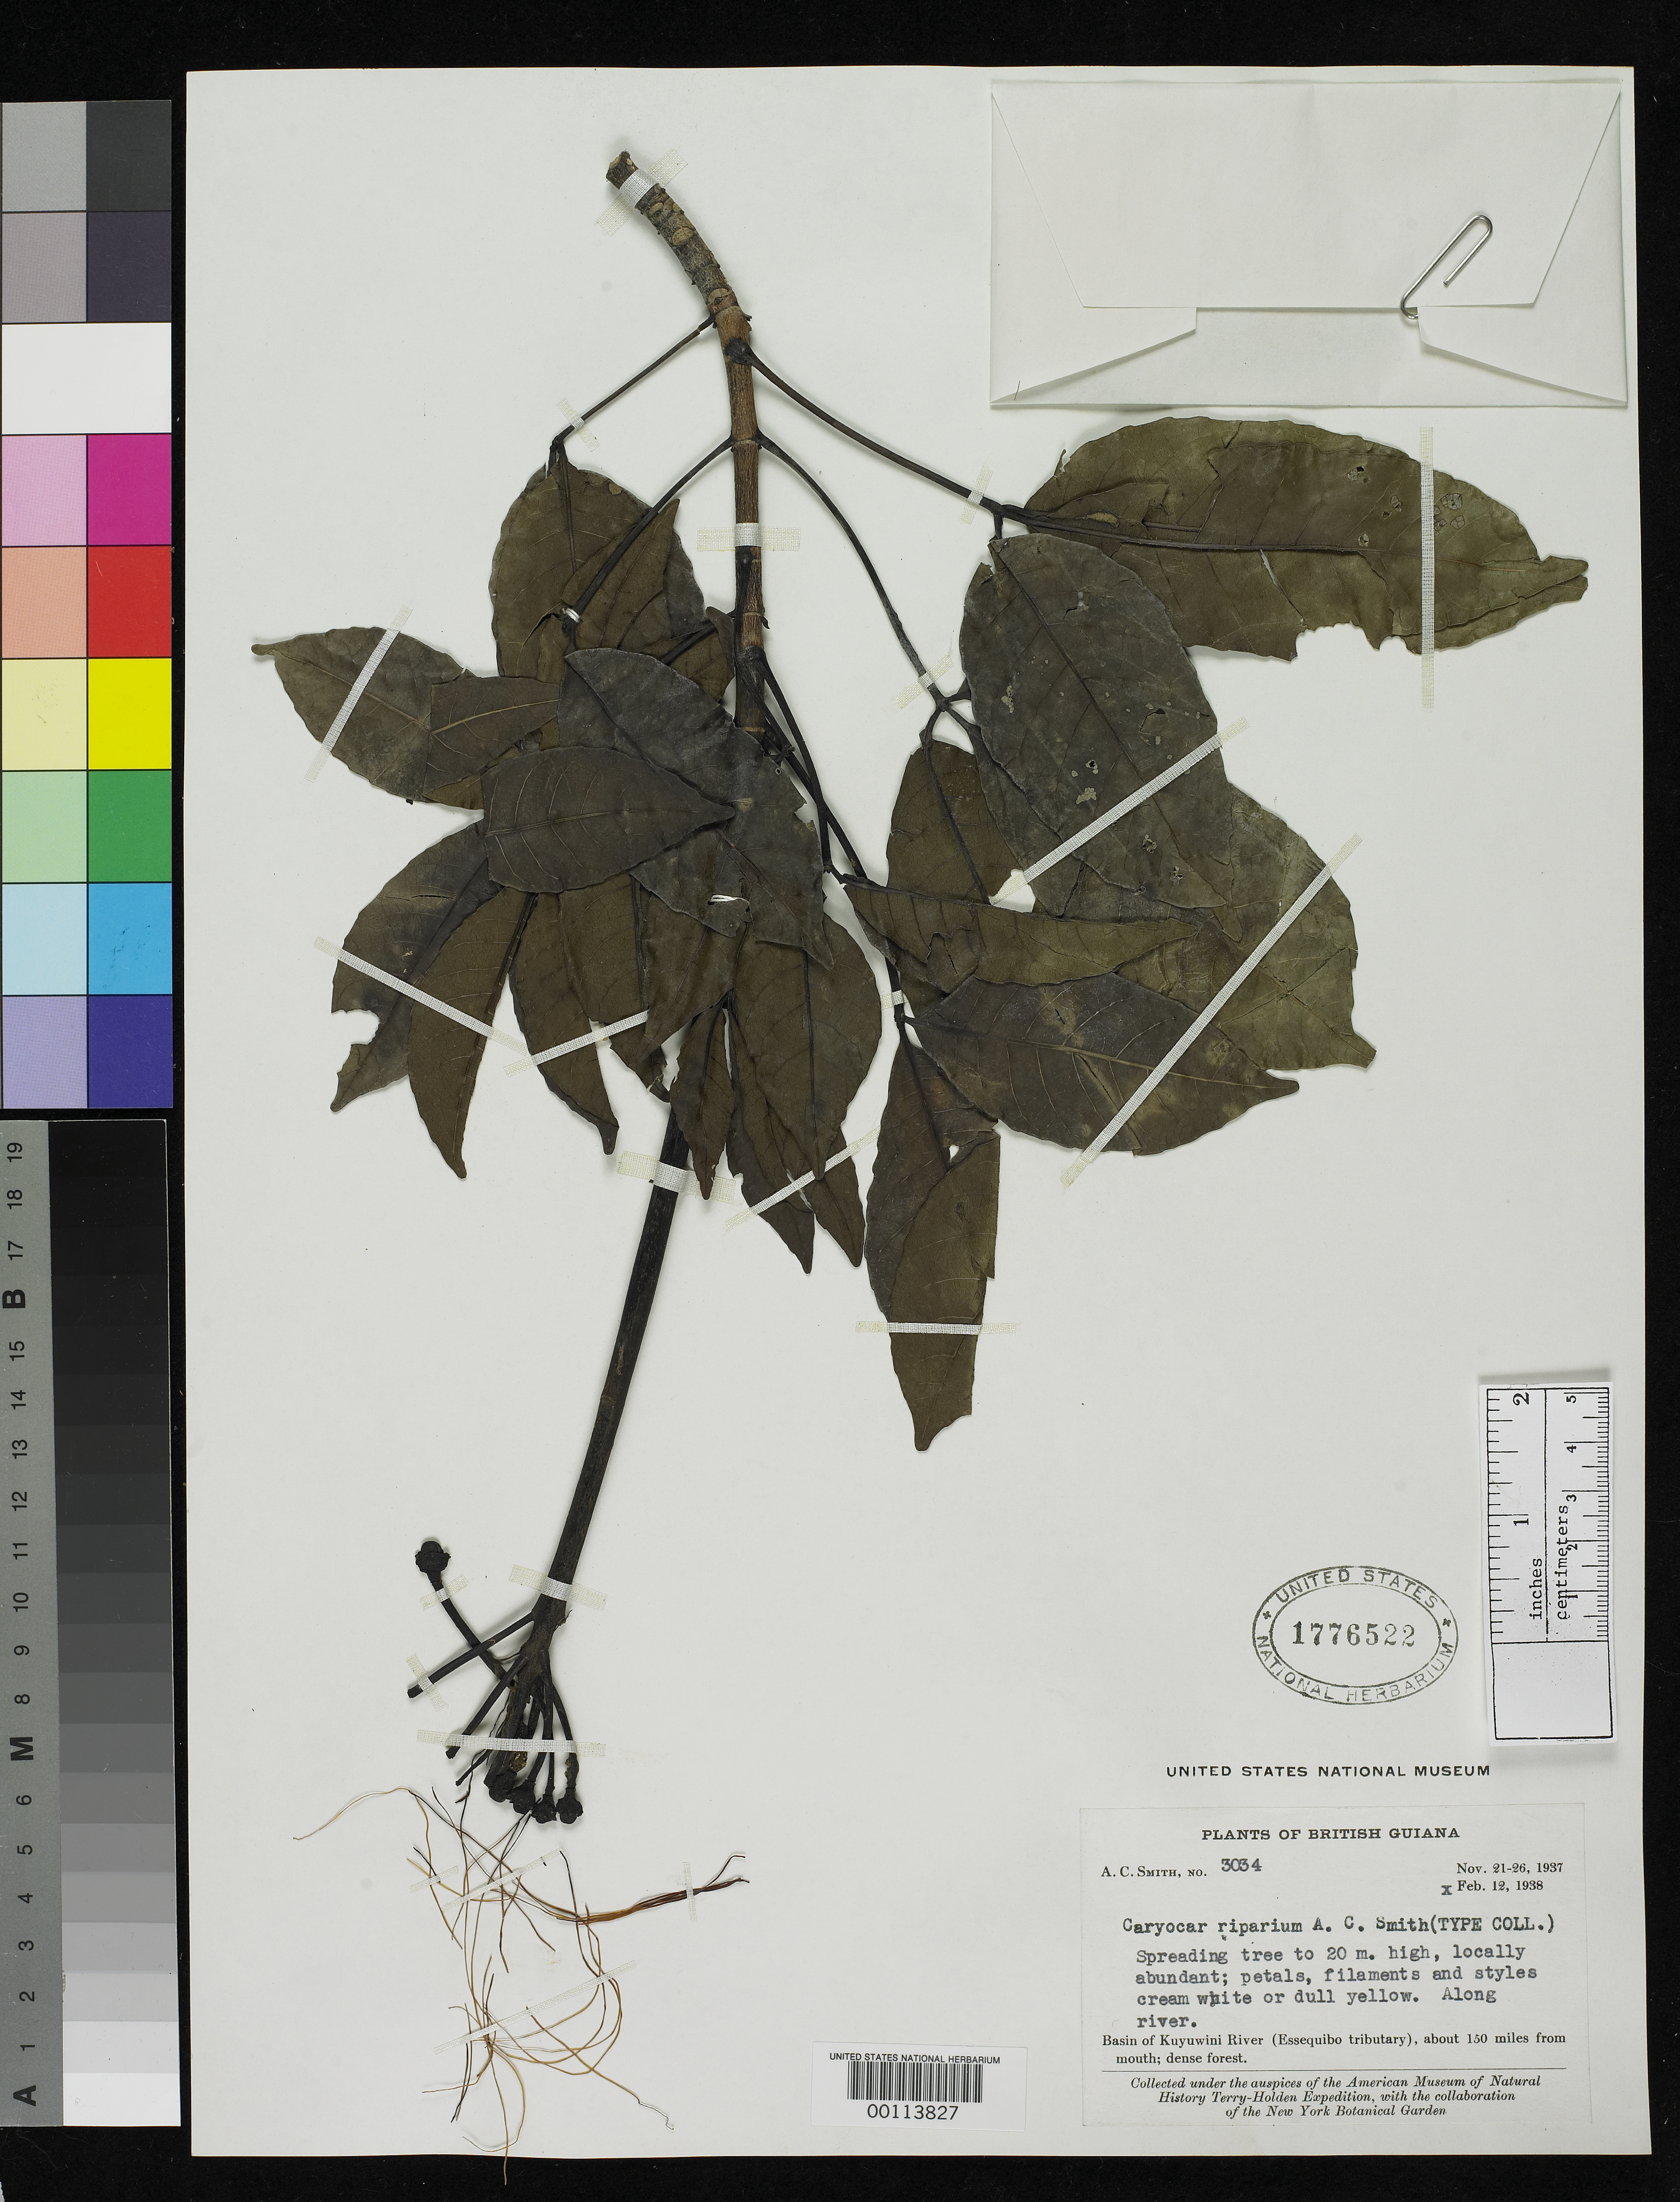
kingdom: Plantae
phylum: Tracheophyta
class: Magnoliopsida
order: Malpighiales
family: Caryocaraceae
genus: Caryocar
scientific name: Caryocar riparium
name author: A.C. Sm.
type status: Isotype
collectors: A. C. Smith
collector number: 3034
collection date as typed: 12 Feb 1938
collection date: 1938-02-12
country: Guyana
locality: Basin of Kuyuwini River, Essequibo tributary, ca. 150 mi from mouth.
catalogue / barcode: US 1776522